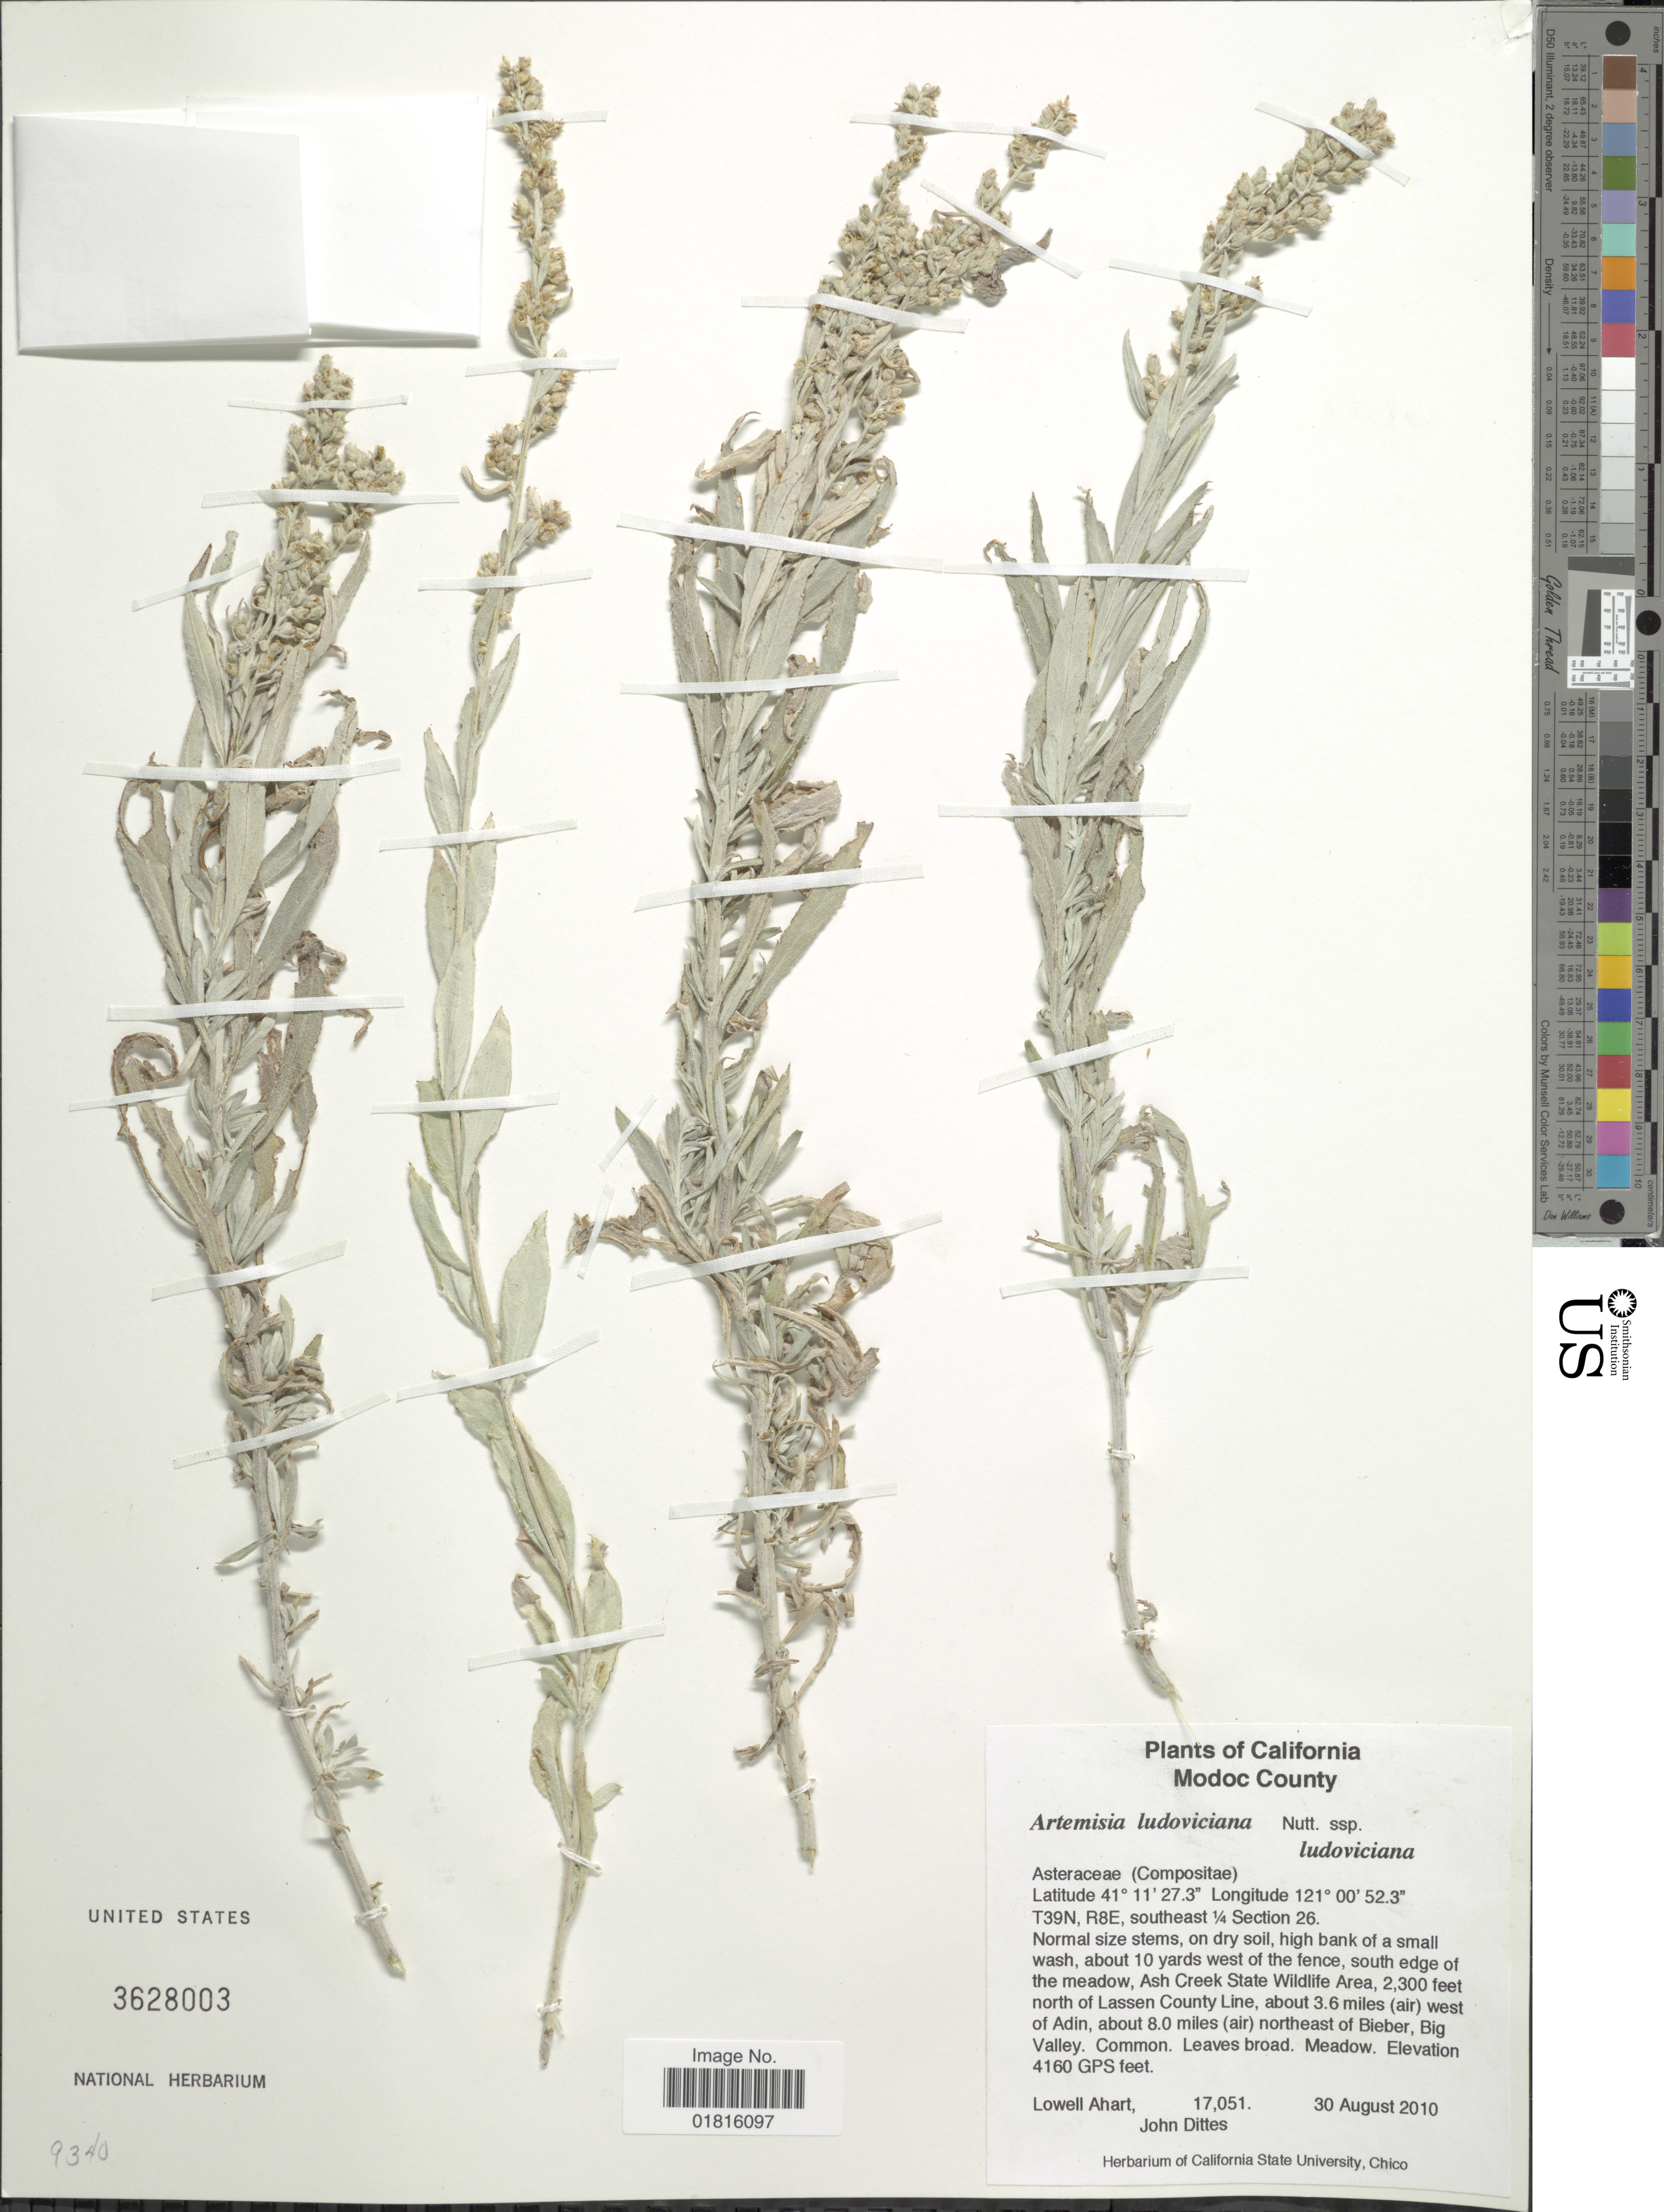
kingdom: Plantae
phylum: Tracheophyta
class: Magnoliopsida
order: Asterales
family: Asteraceae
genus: Artemisia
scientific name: Artemisia ludoviciana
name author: Nutt.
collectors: L. Ahart & J. Dittes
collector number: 17051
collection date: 2010-08-30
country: United States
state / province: California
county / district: Modoc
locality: Modoc County. T39N R8E, southeast ¼ Section 26, on dry soil, high bank of a small wash, about 10 yards west of the fence, south edge of the meadow, Ash Creek State Wildlife Area, 2300 feet north of Lassen County Line, about 3.6 miles (air) west of Adin, about 8.0 miles (air) northeast of Bieber, Big Valley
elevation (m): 1268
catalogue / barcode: US 3628003